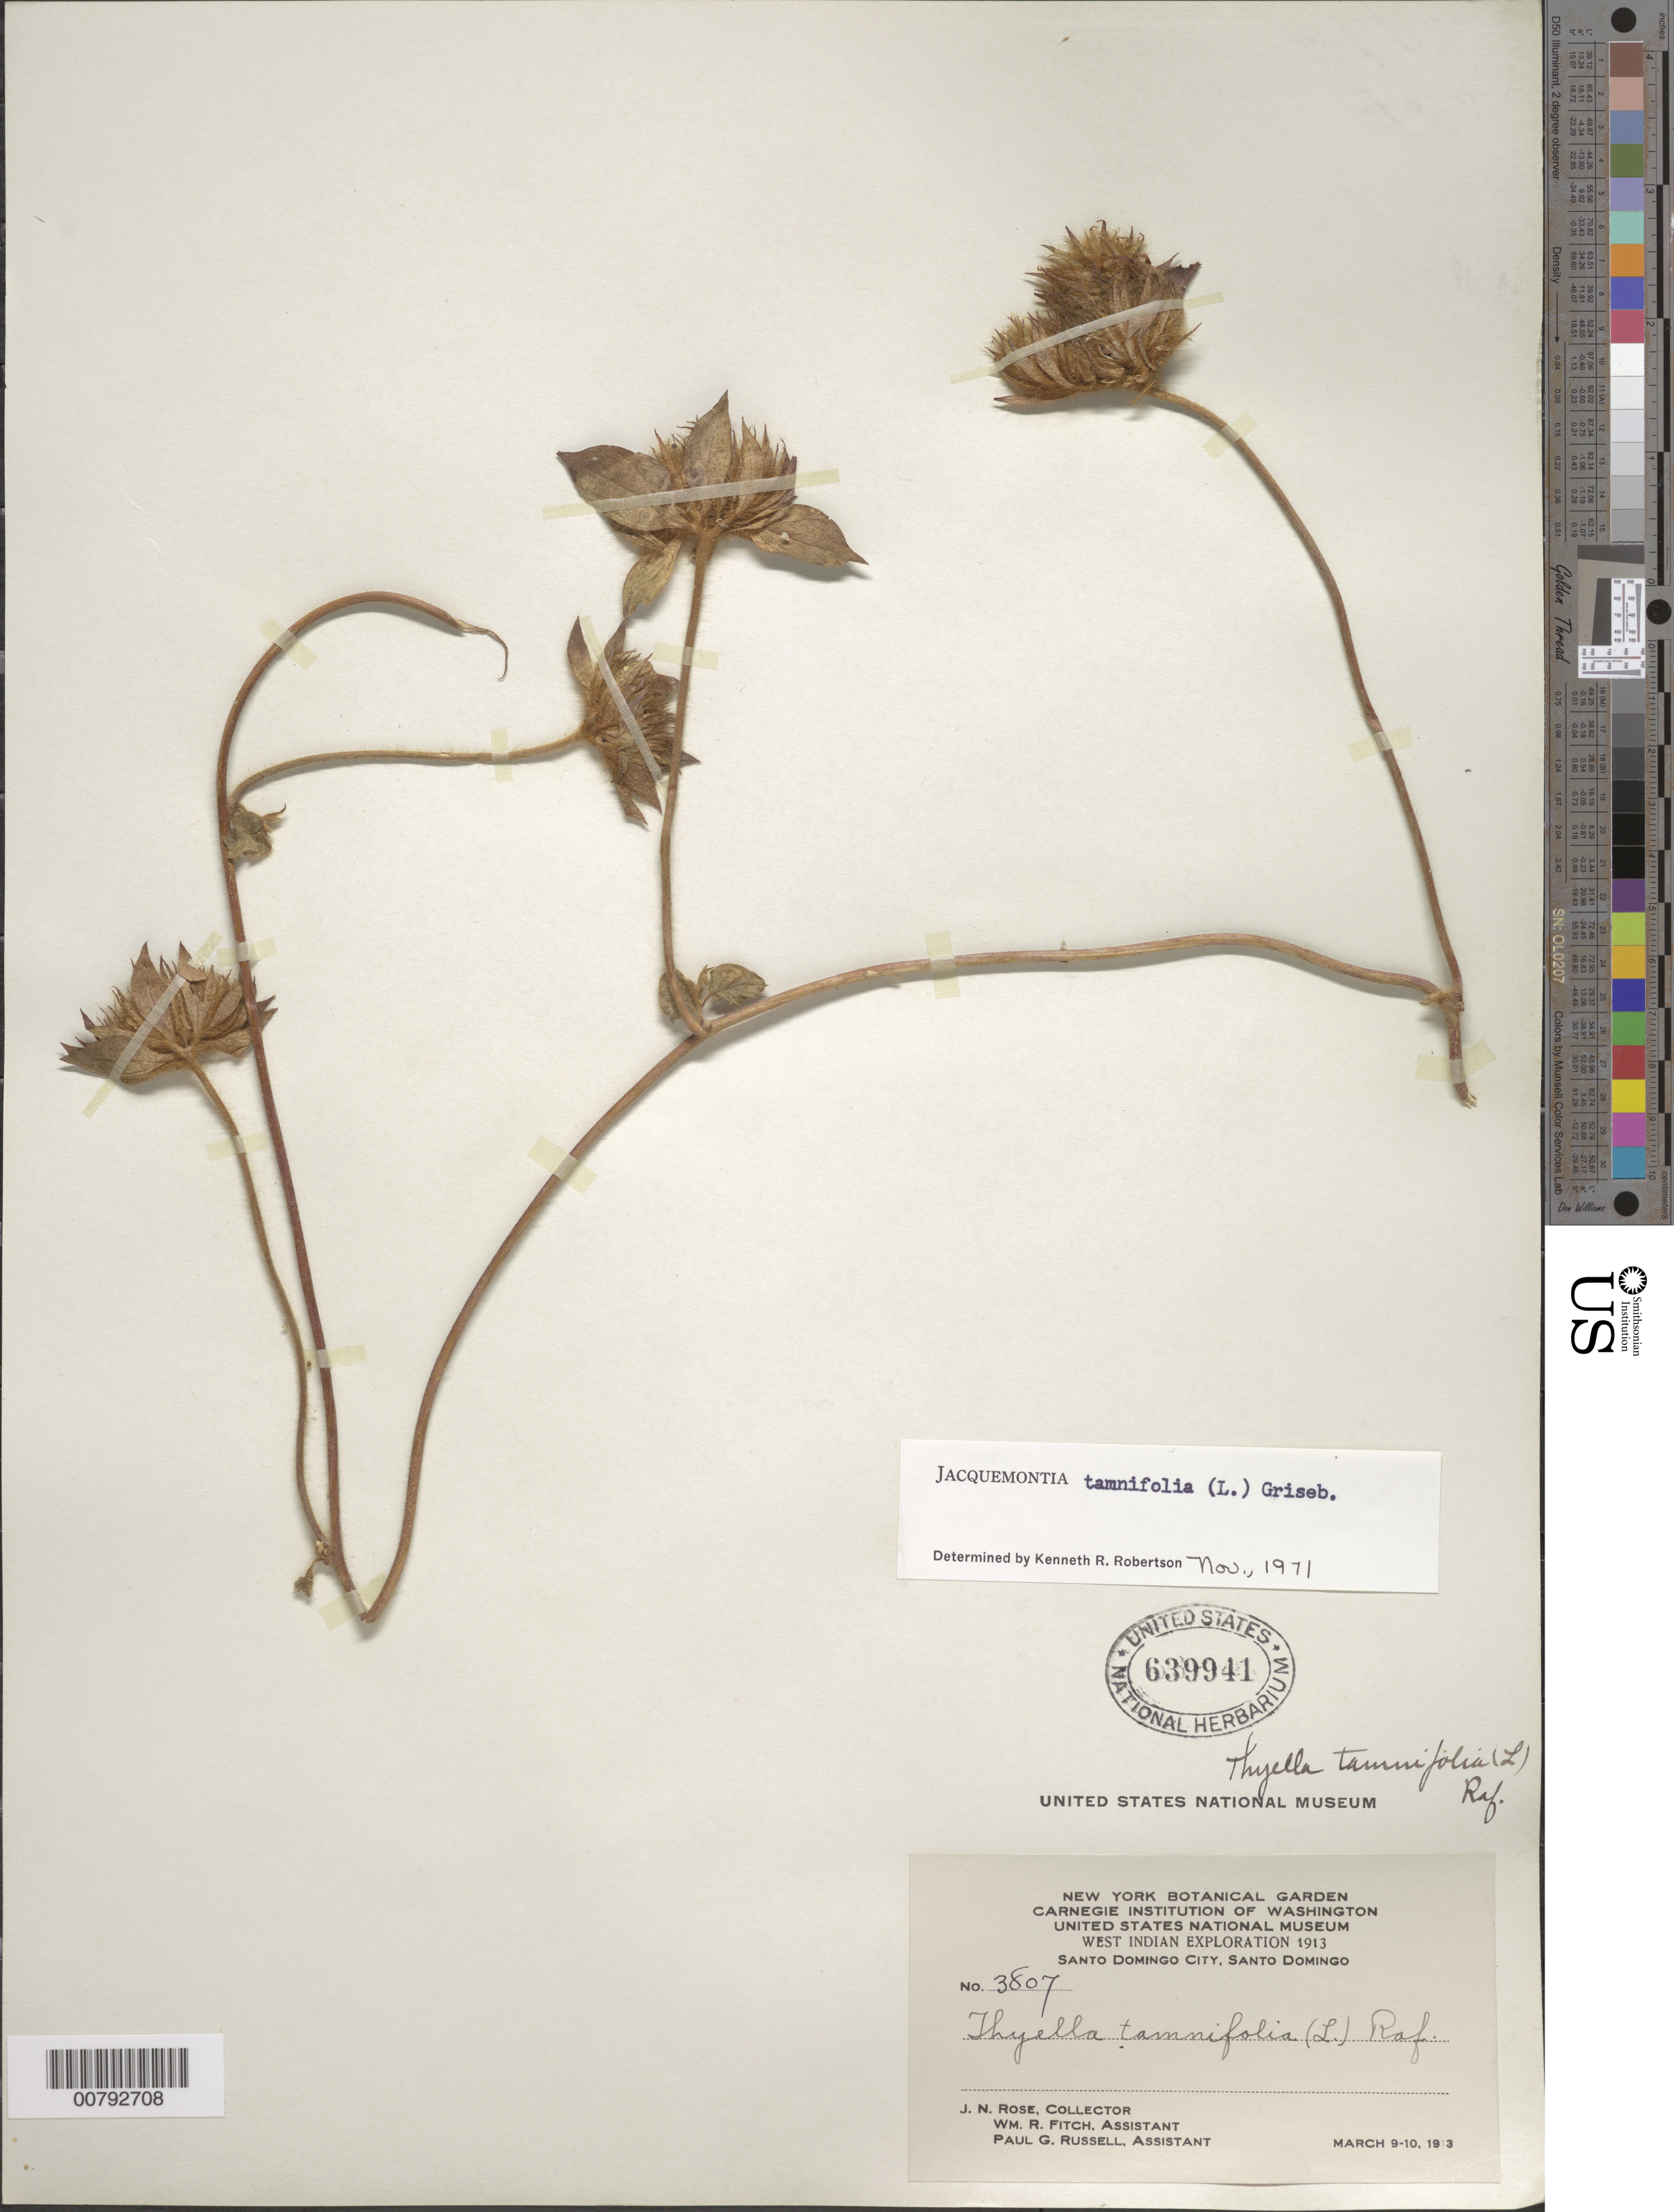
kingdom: Plantae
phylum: Tracheophyta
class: Magnoliopsida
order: Solanales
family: Convolvulaceae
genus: Jacquemontia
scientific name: Jacquemontia tamnifolia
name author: (L.) Griseb.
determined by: Robertson, K. R.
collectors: J. N. Rose, W. R. Fitch & P. G. Russell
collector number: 3807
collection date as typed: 09 Mar 1913 to 10 Mar 1913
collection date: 1913-03-09/1913-03-10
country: Dominican Republic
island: Hispaniola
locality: Santo Domingo City.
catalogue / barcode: US 639941